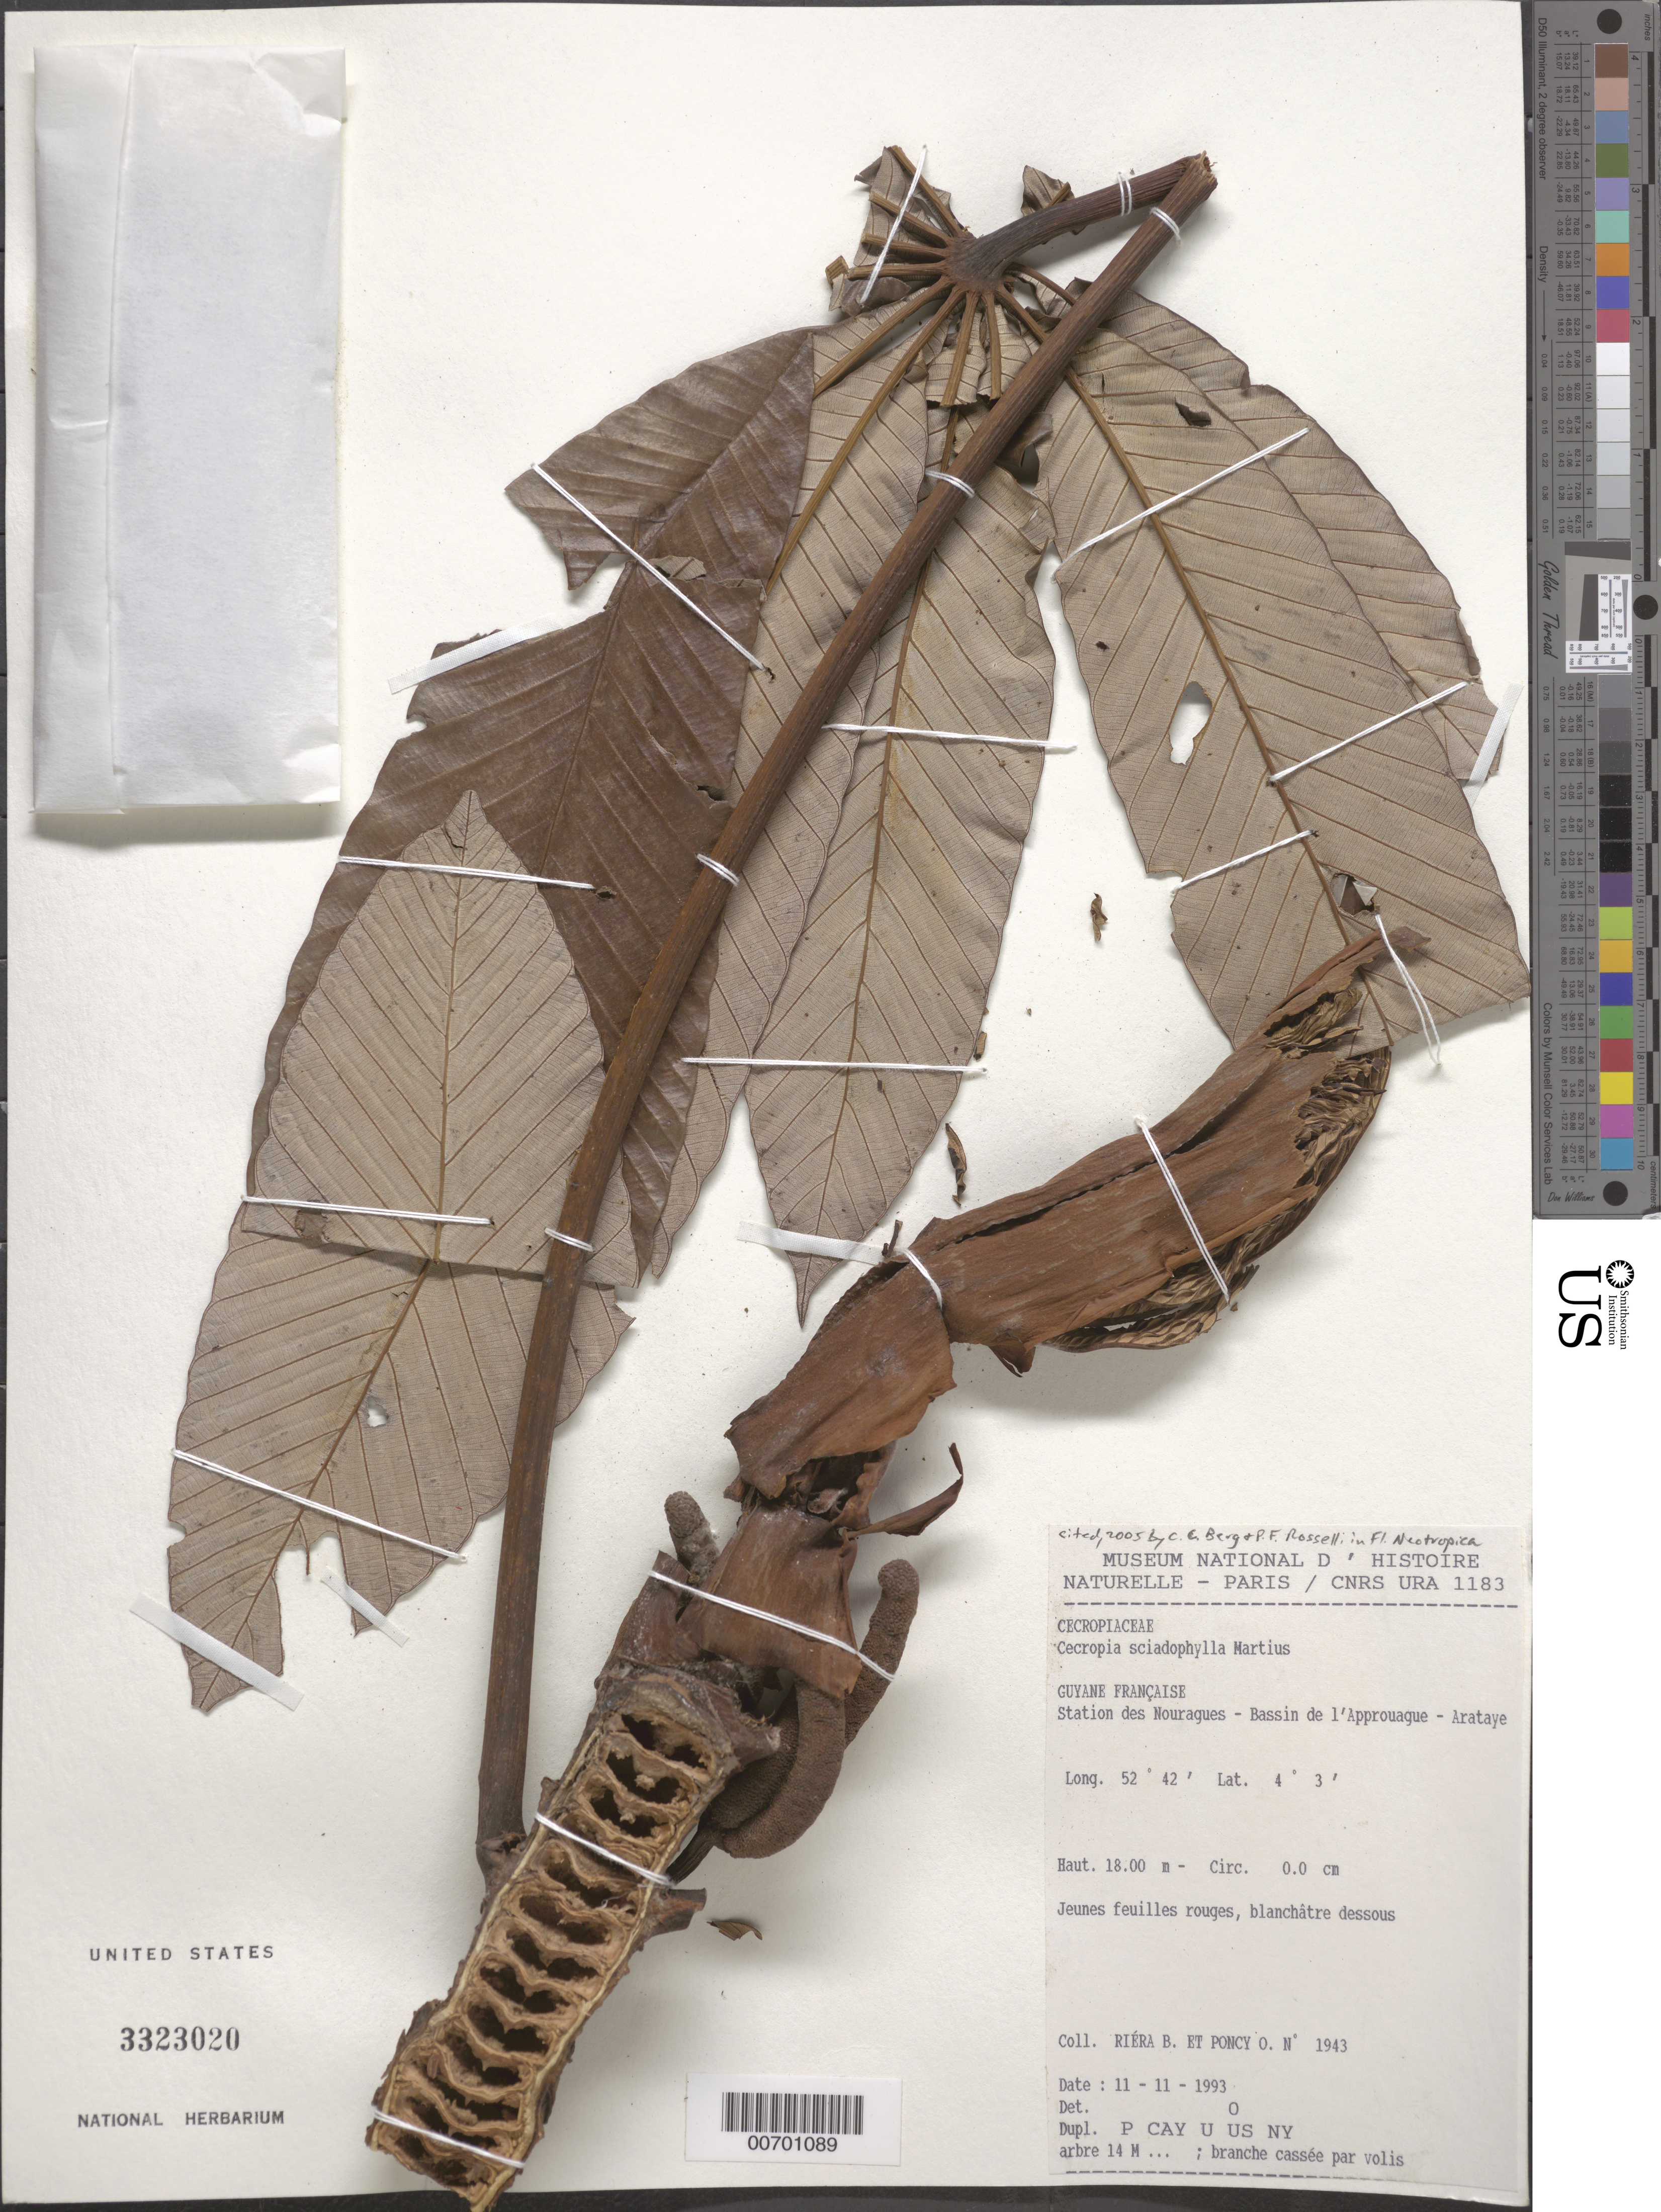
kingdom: Plantae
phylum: Tracheophyta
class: Magnoliopsida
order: Rosales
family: Urticaceae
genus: Cecropia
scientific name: Cecropia sciadophylla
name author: Mart.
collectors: B. Riéra & O. Poncy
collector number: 1943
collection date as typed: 11-Nov-93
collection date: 1993-11-11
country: French Guiana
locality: Station des Nouragues, Bassin de l'Approuague, Arataye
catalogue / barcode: US 3323020